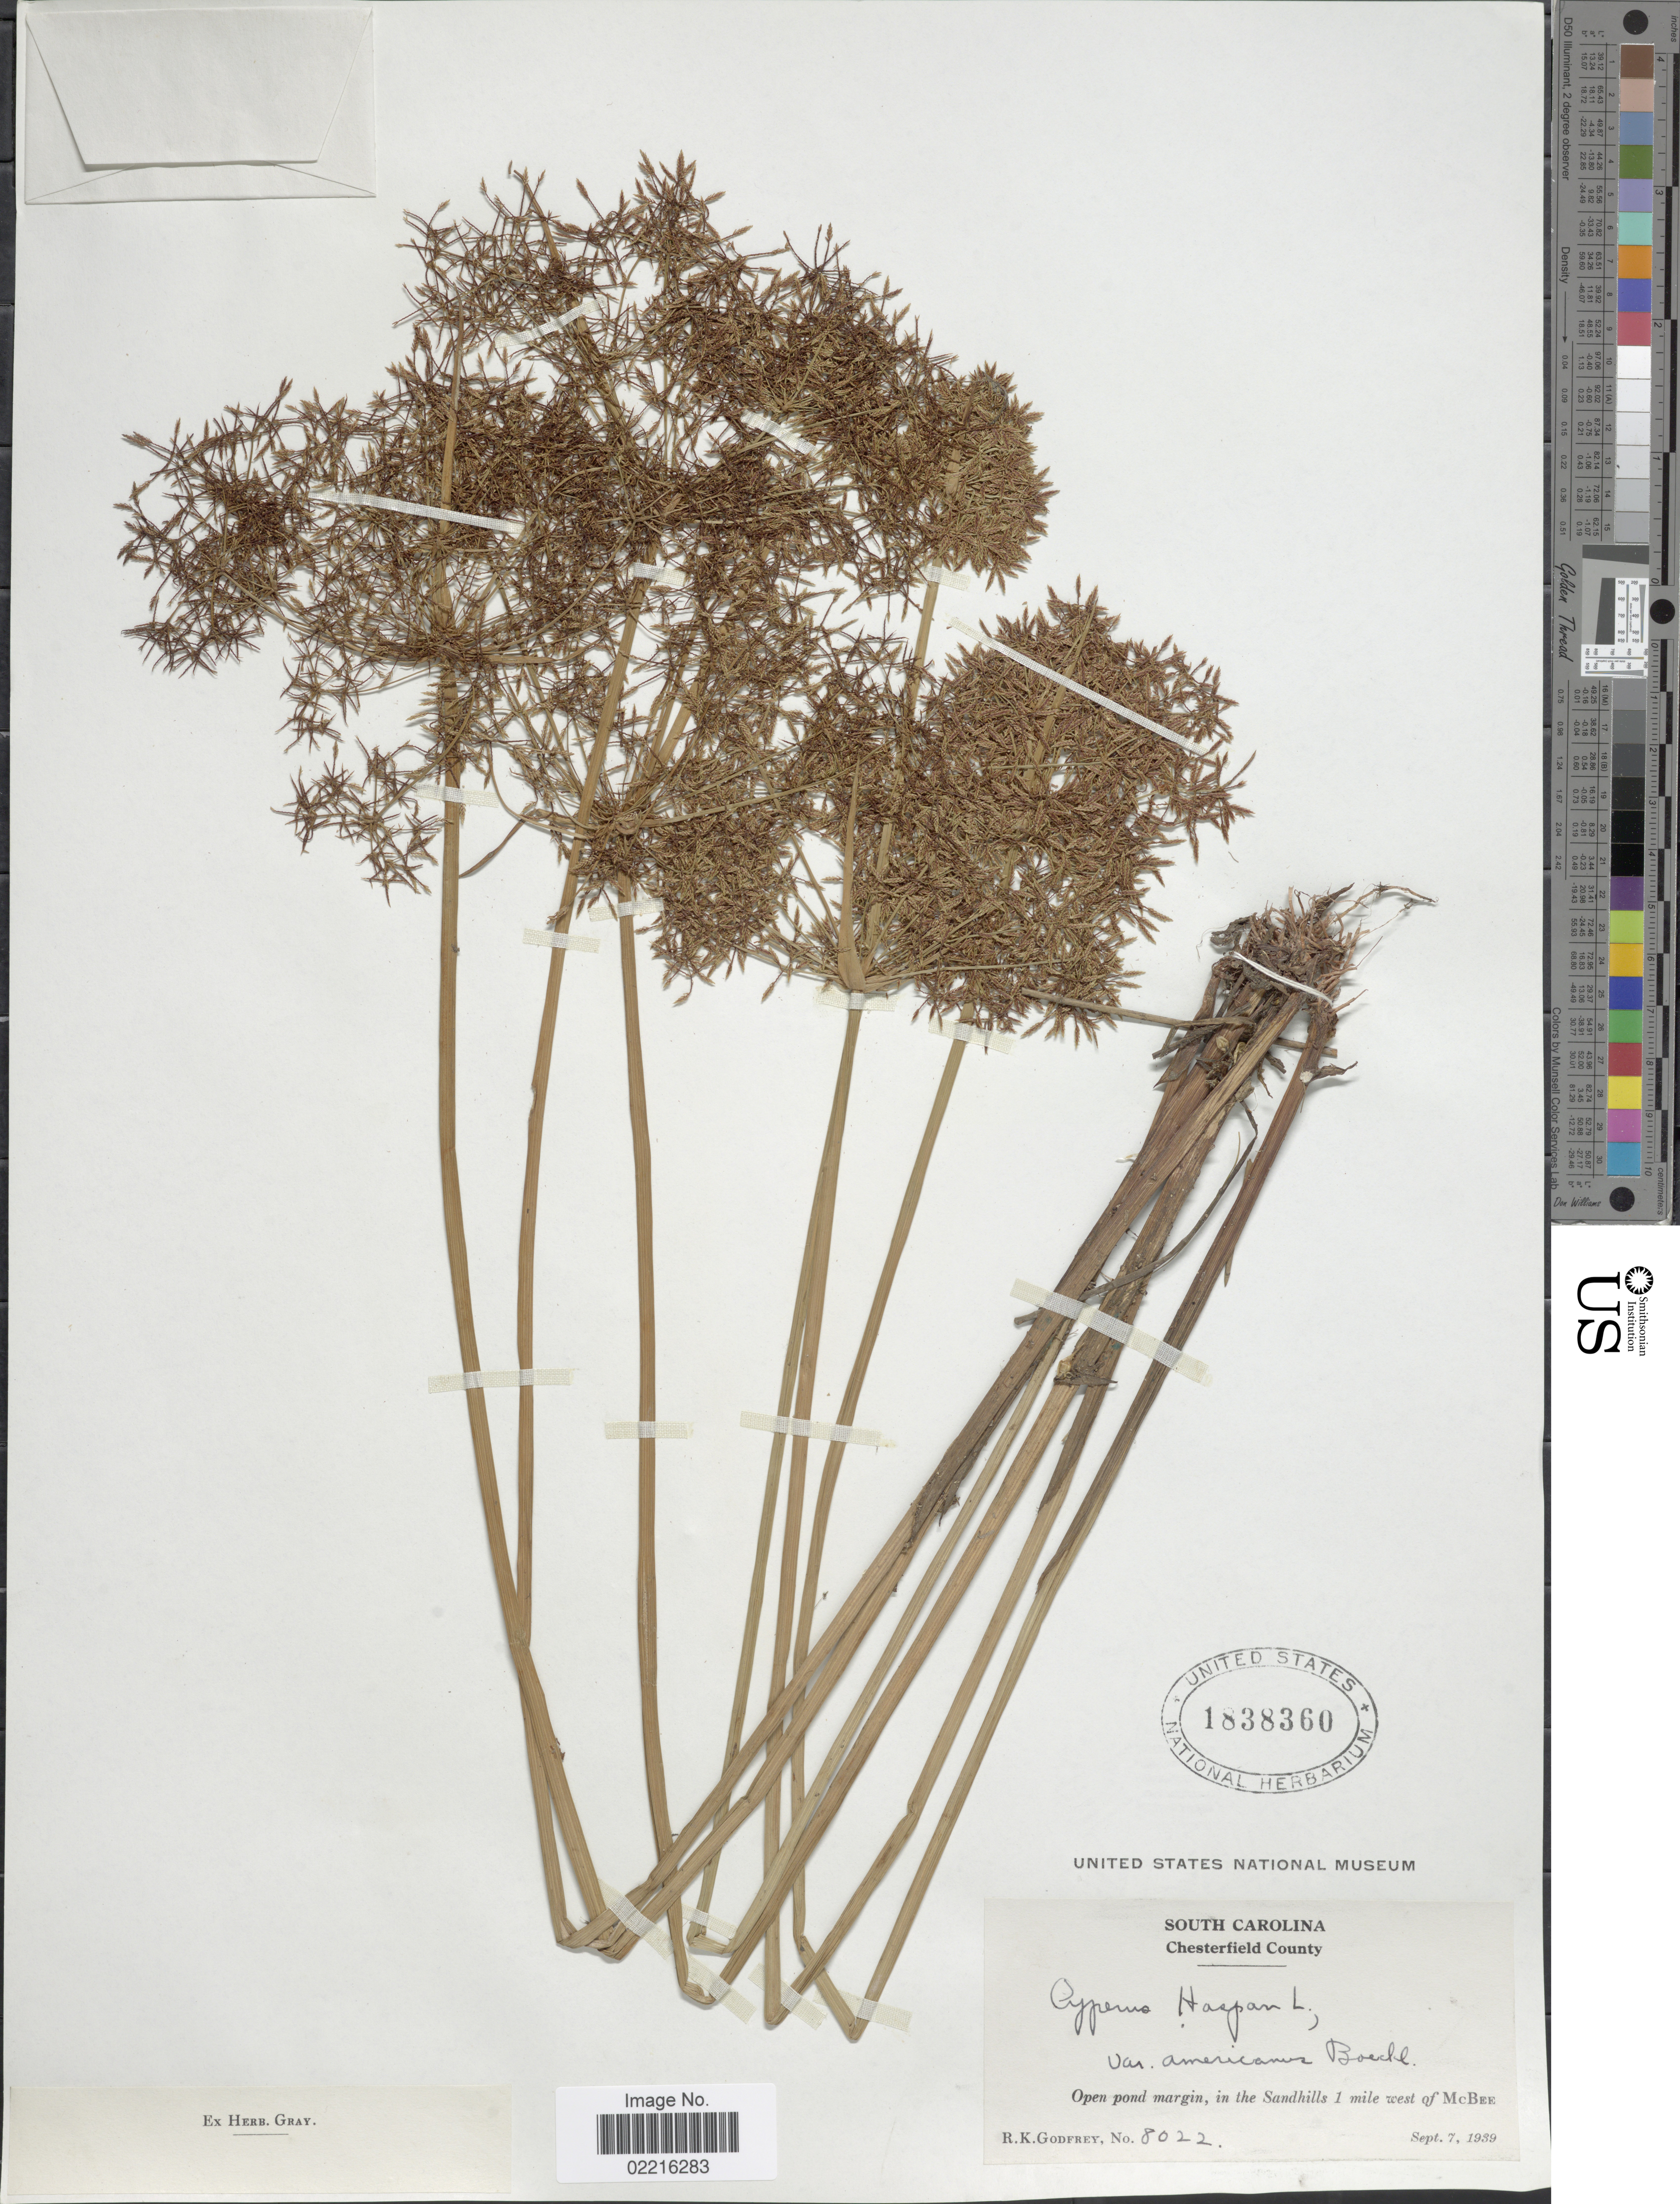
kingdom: Plantae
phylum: Tracheophyta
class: Liliopsida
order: Poales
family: Cyperaceae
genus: Cyperus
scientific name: Cyperus haspan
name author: L.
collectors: R. K. Godfrey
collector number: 8022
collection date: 1939-09-07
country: United States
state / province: South Carolina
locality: Chesterfield County, 1 mile west of McBee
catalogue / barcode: US 1838360